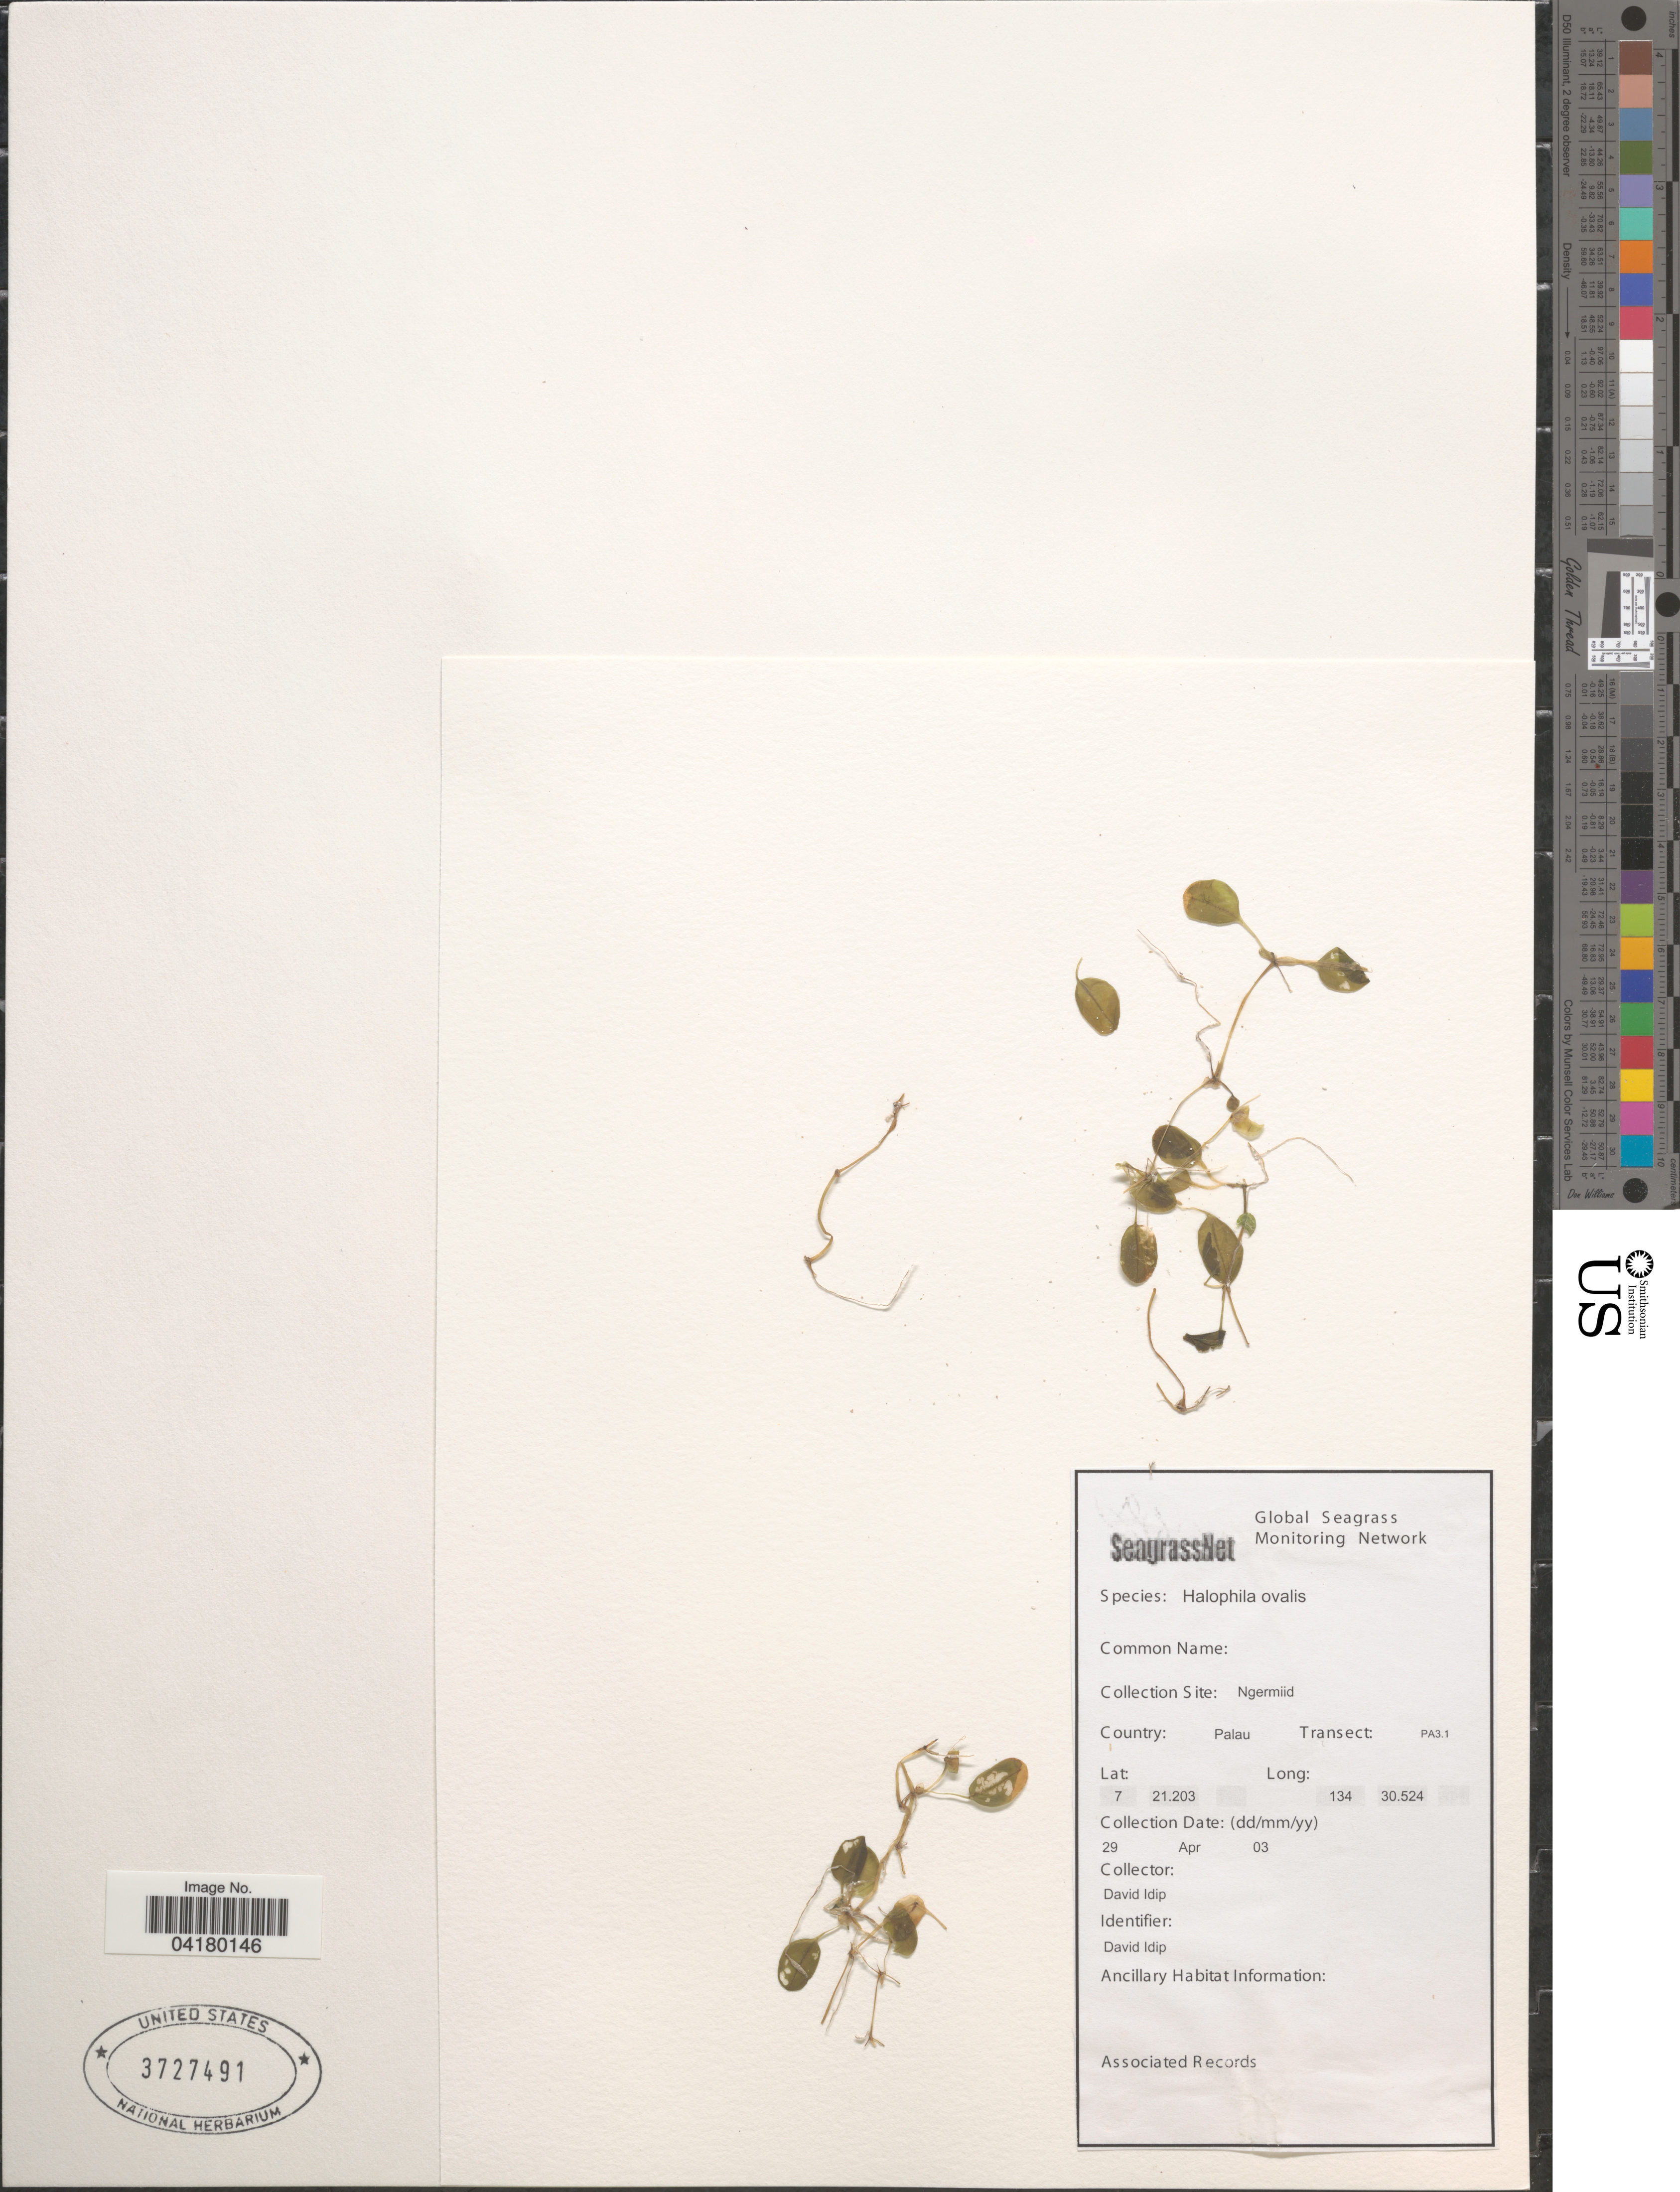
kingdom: Plantae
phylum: Tracheophyta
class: Liliopsida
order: Alismatales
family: Hydrocharitaceae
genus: Halophila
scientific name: Halophila ovalis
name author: (R. Br.) Hook. f.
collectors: D. Idip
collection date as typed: Transcribed d/m/y: 29/4/3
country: Palau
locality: Collection Site: Ngermiid. Country: Palau. Transect: PA3.1.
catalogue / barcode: US 3727491